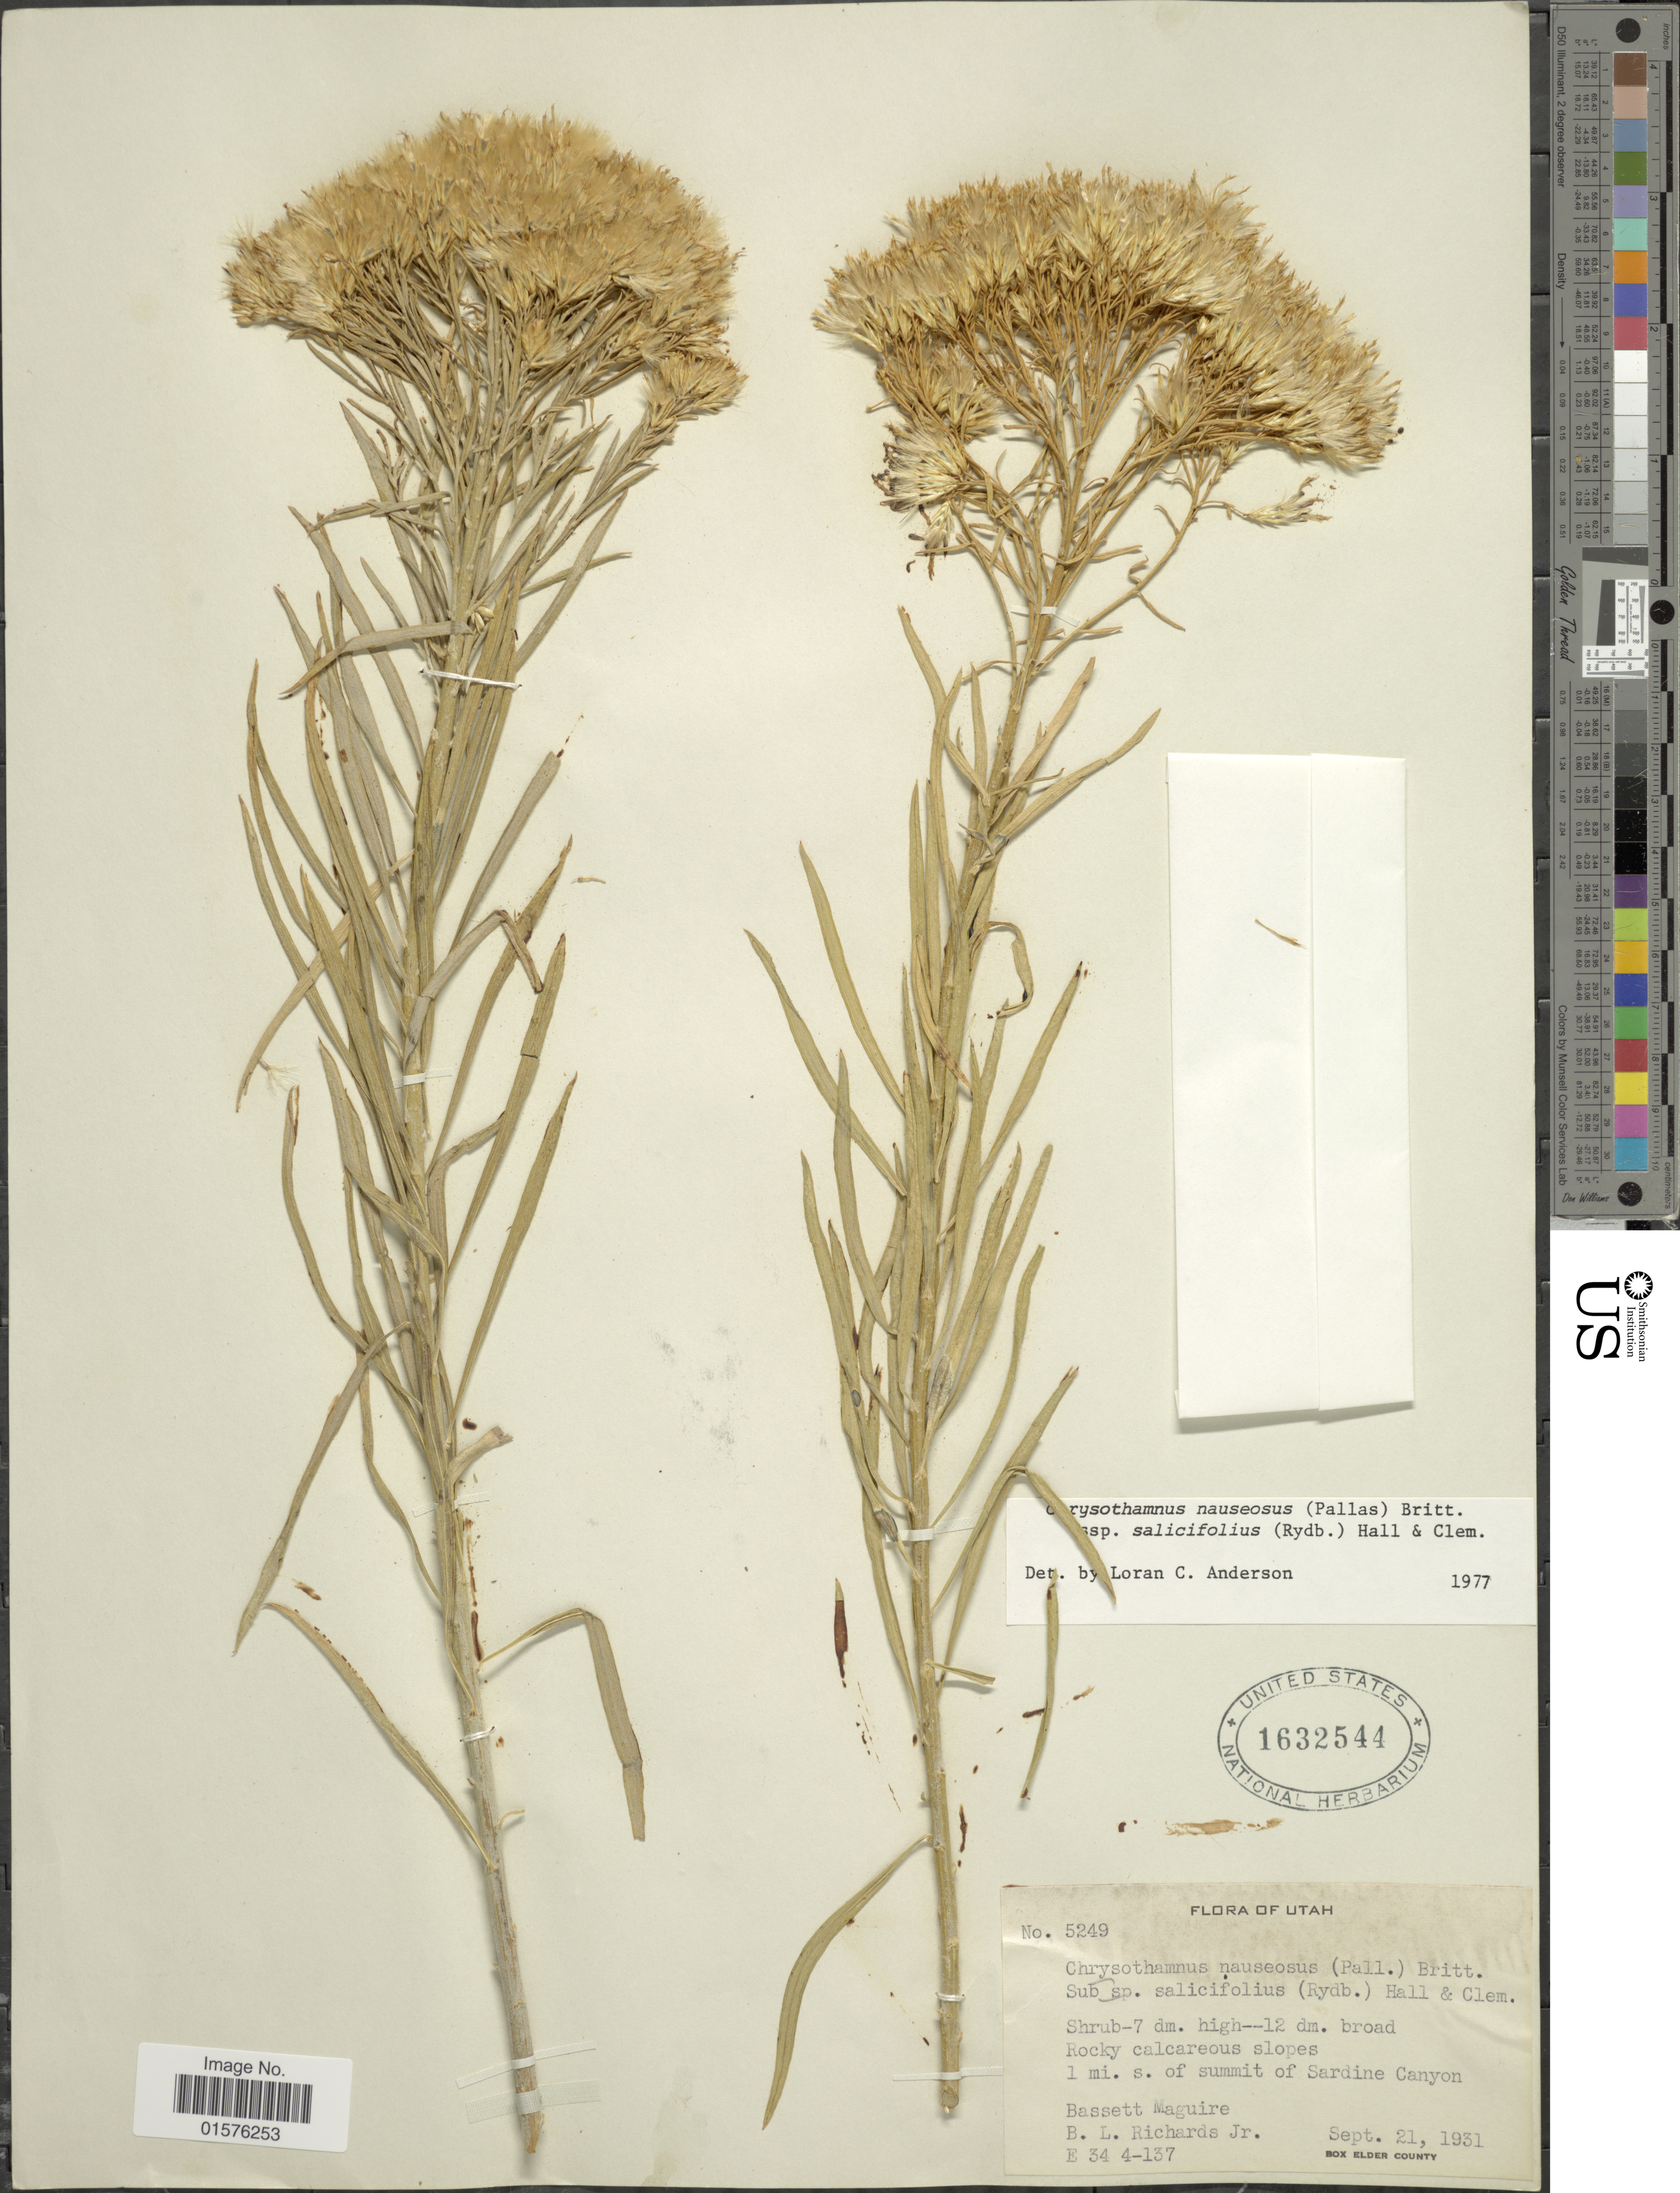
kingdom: Plantae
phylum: Tracheophyta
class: Magnoliopsida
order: Asterales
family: Asteraceae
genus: Ericameria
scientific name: Ericameria nauseosa var. salicifolia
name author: (Rydb.) G.L. Nesom & G.I. Baird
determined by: Urbatsch, Lowell E., Curator (LSU), Louisiana State University (UNITED STATES)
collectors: B. Maguire & B. Richards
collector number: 5249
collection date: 1931-09-21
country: United States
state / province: Utah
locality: Box Elder County, 1 mi. s. of summit of Sardine Canyon.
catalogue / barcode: US 1632544